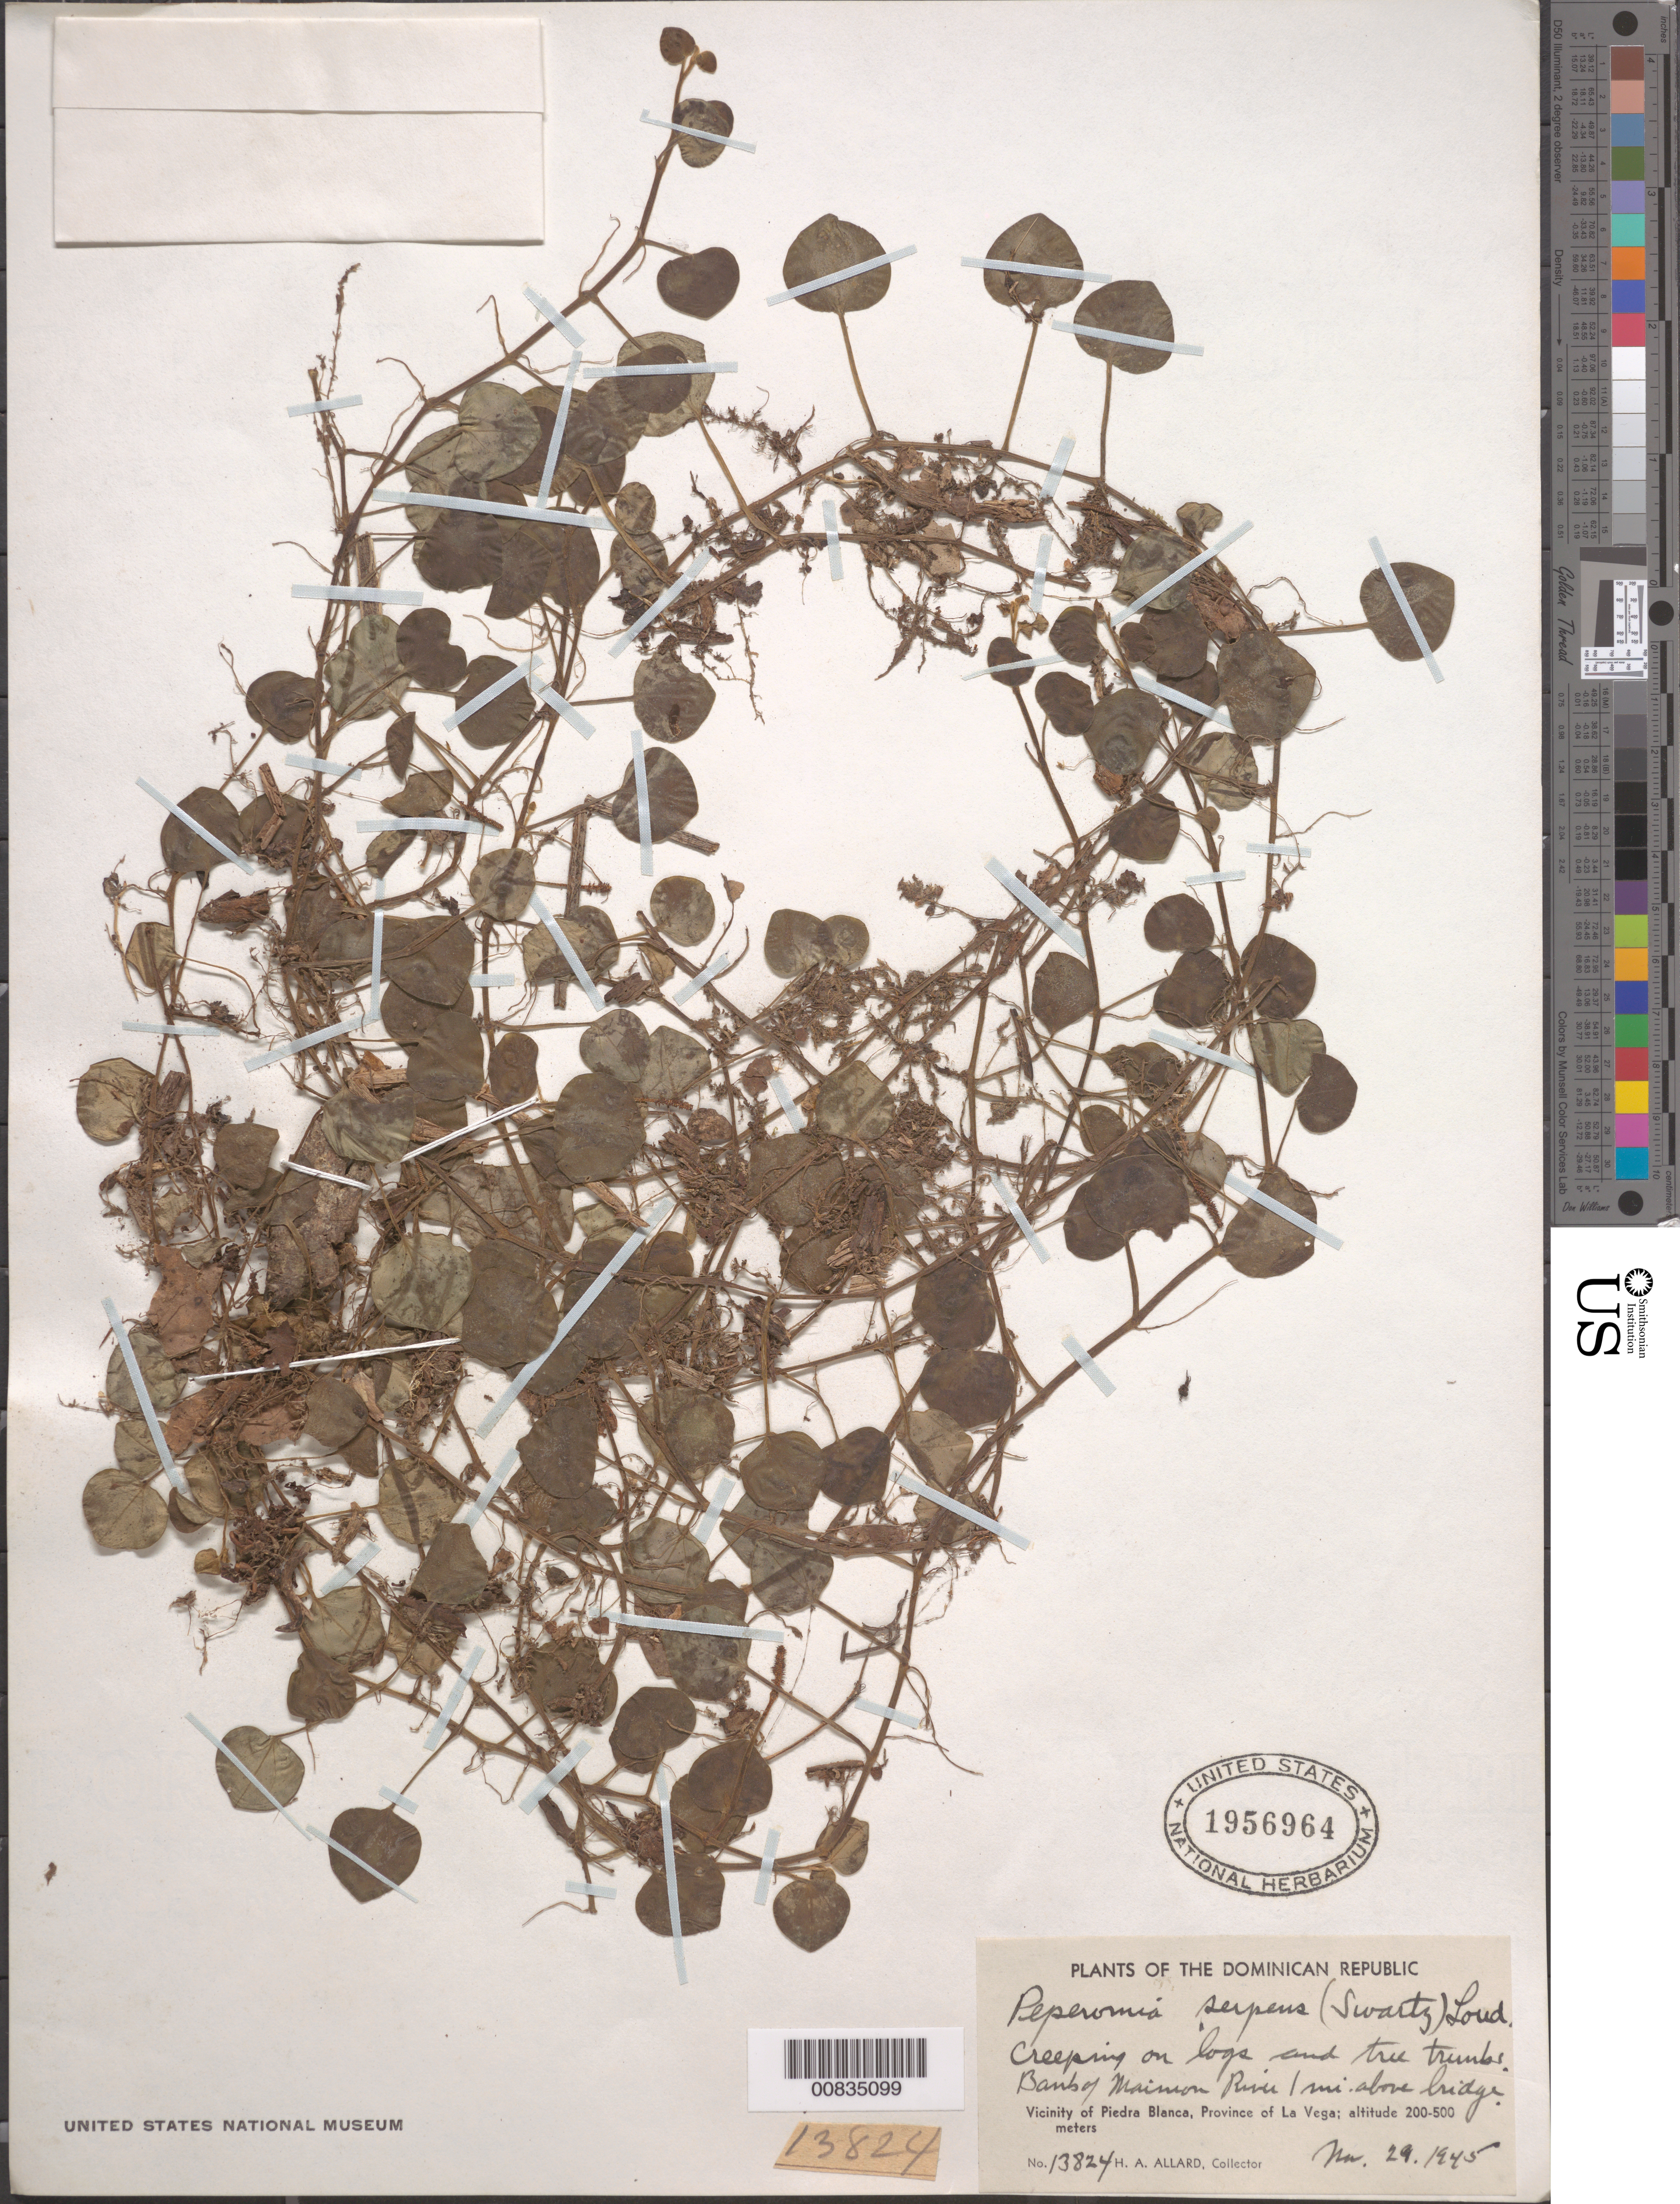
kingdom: Plantae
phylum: Tracheophyta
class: Magnoliopsida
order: Piperales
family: Piperaceae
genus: Peperomia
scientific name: Peperomia serpens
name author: (Sw.) Loudon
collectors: H. A. Allard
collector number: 13824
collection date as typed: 29 Nov 1945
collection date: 1945-11-29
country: Dominican Republic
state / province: La Vega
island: Hispaniola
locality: Vicinity of Piedra Blanca. Banks of Maimon River, 1 mi. above bridge.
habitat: Creeping on logs and tree trunks. Banks of river.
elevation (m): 200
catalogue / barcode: US 1956964